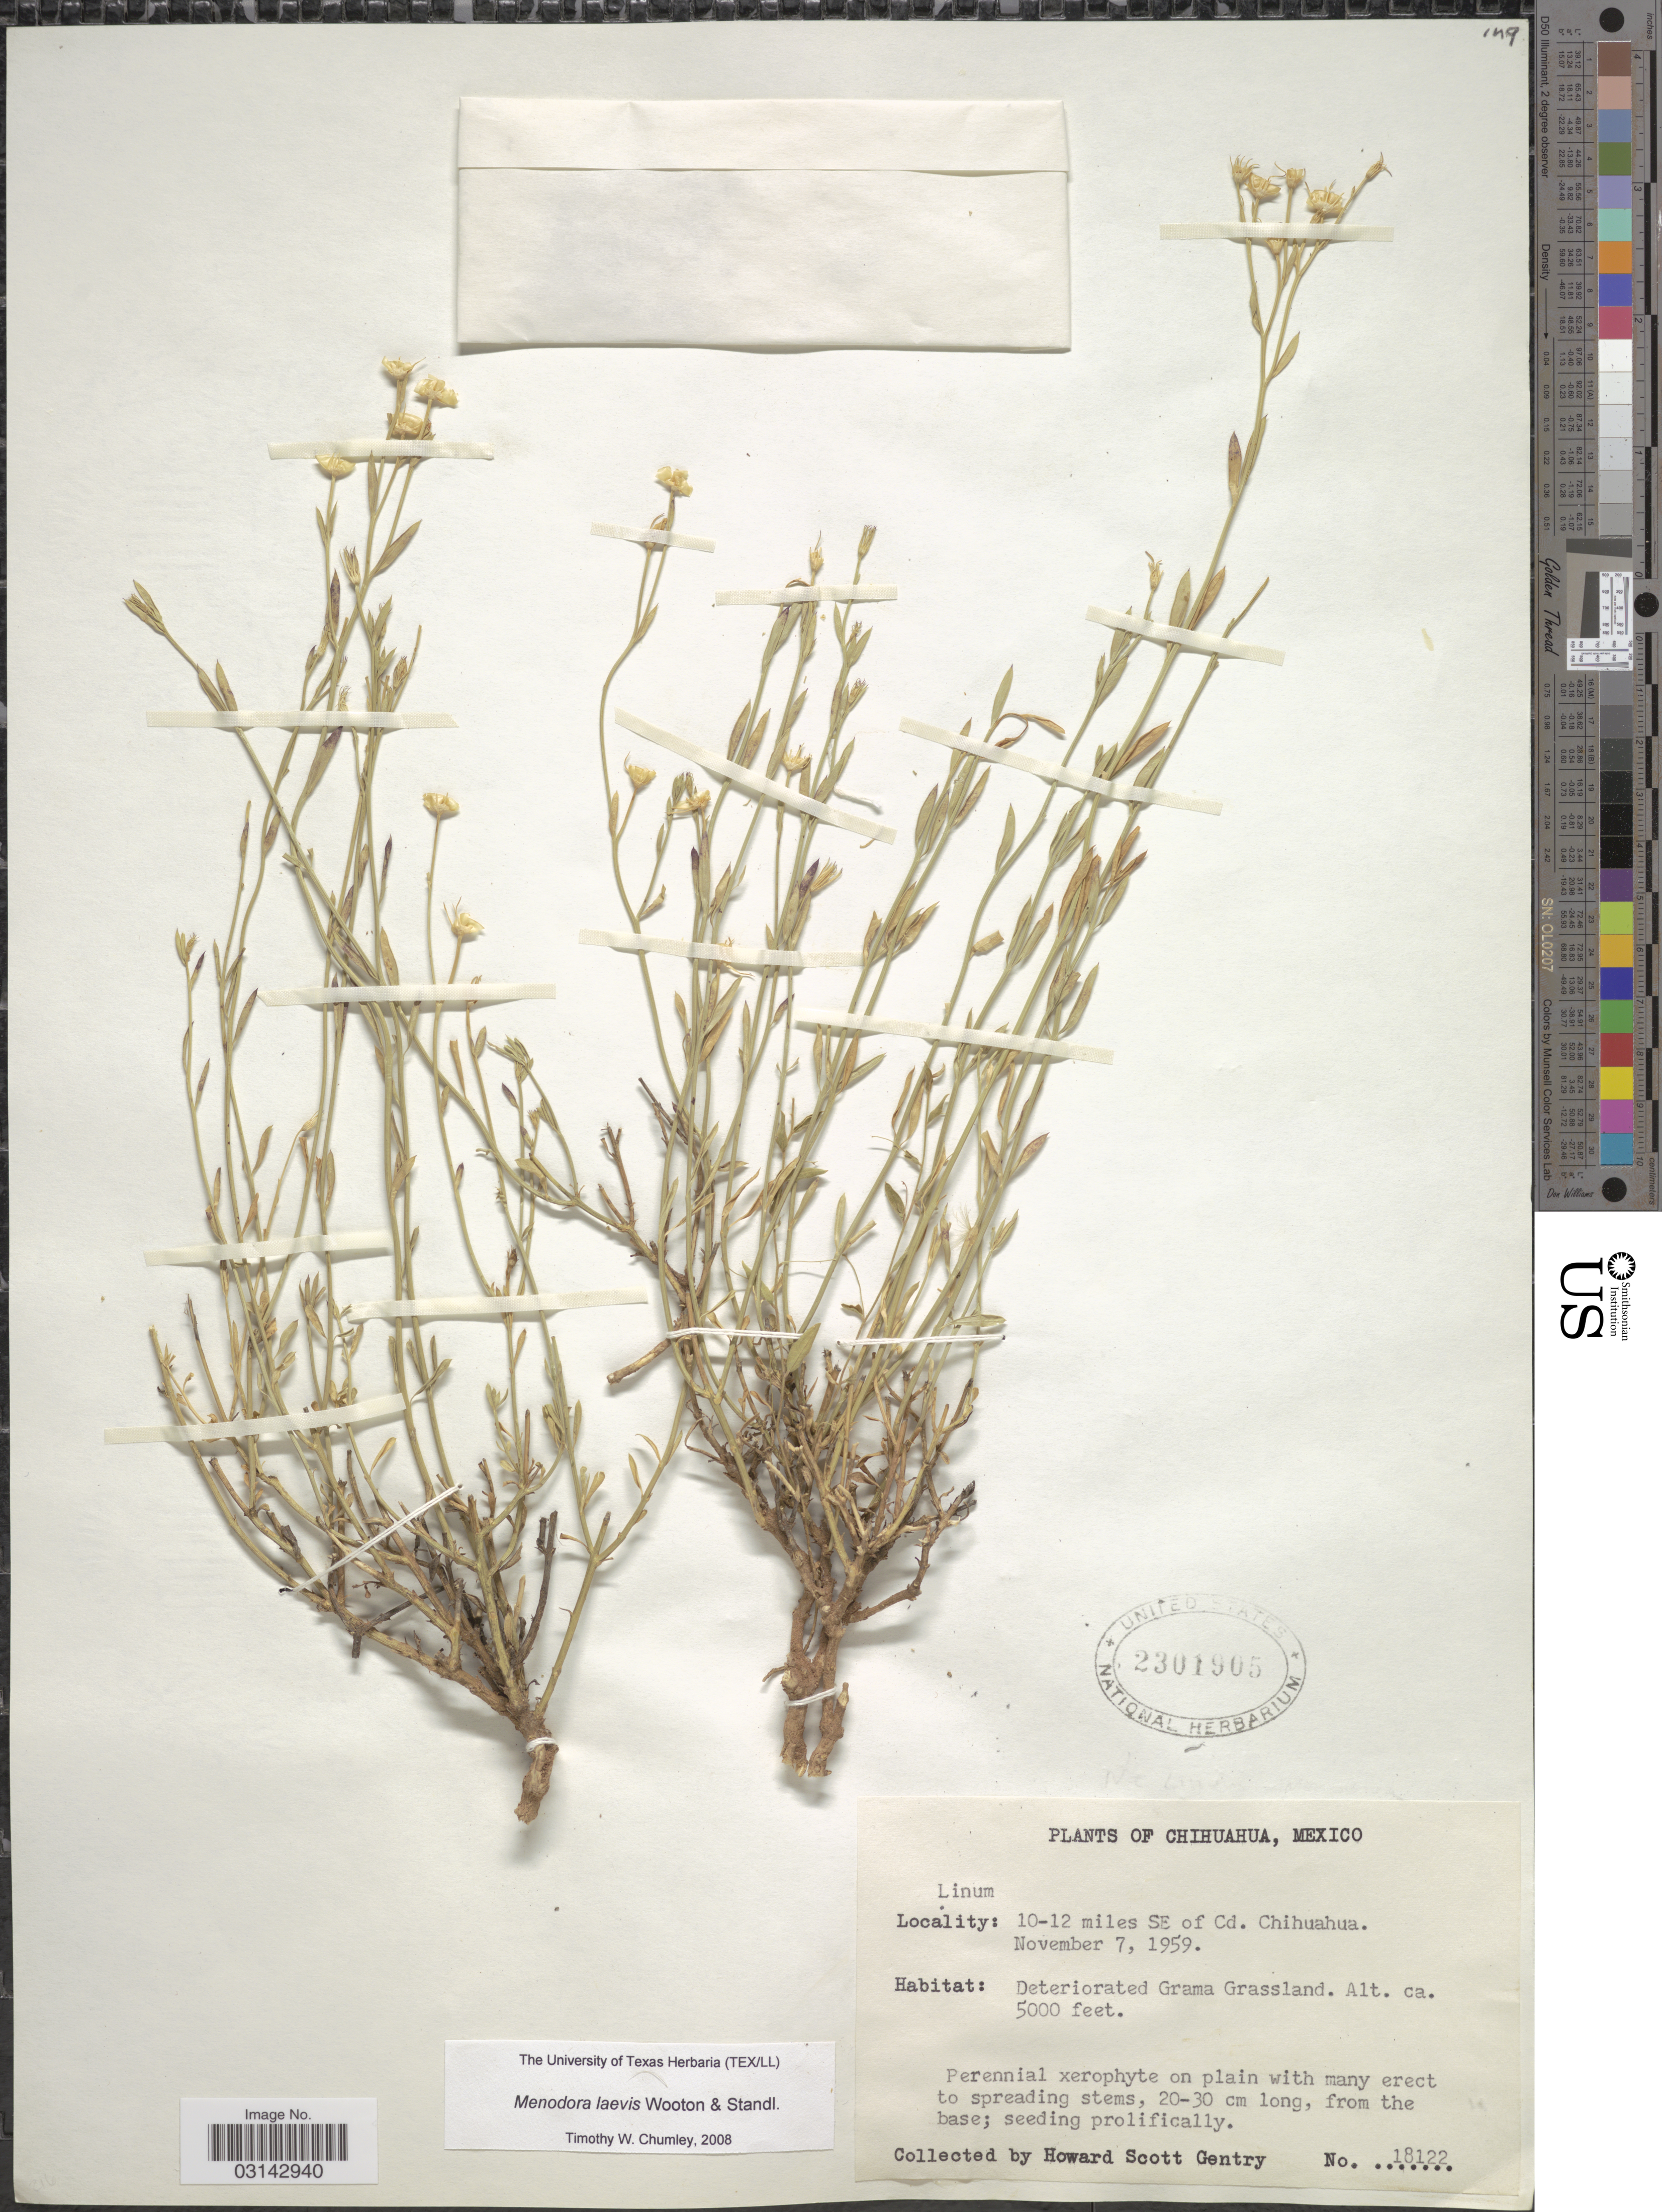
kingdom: Plantae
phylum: Tracheophyta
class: Magnoliopsida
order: Lamiales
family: Oleaceae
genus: Menodora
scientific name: Menodora laevis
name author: Wooton & Standl.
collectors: H. S. Gentry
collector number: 18122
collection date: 1959-11-07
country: Mexico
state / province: Chihuahua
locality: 10-12 miles SE of Cd. Chihuahua.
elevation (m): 1524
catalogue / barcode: US 2301905